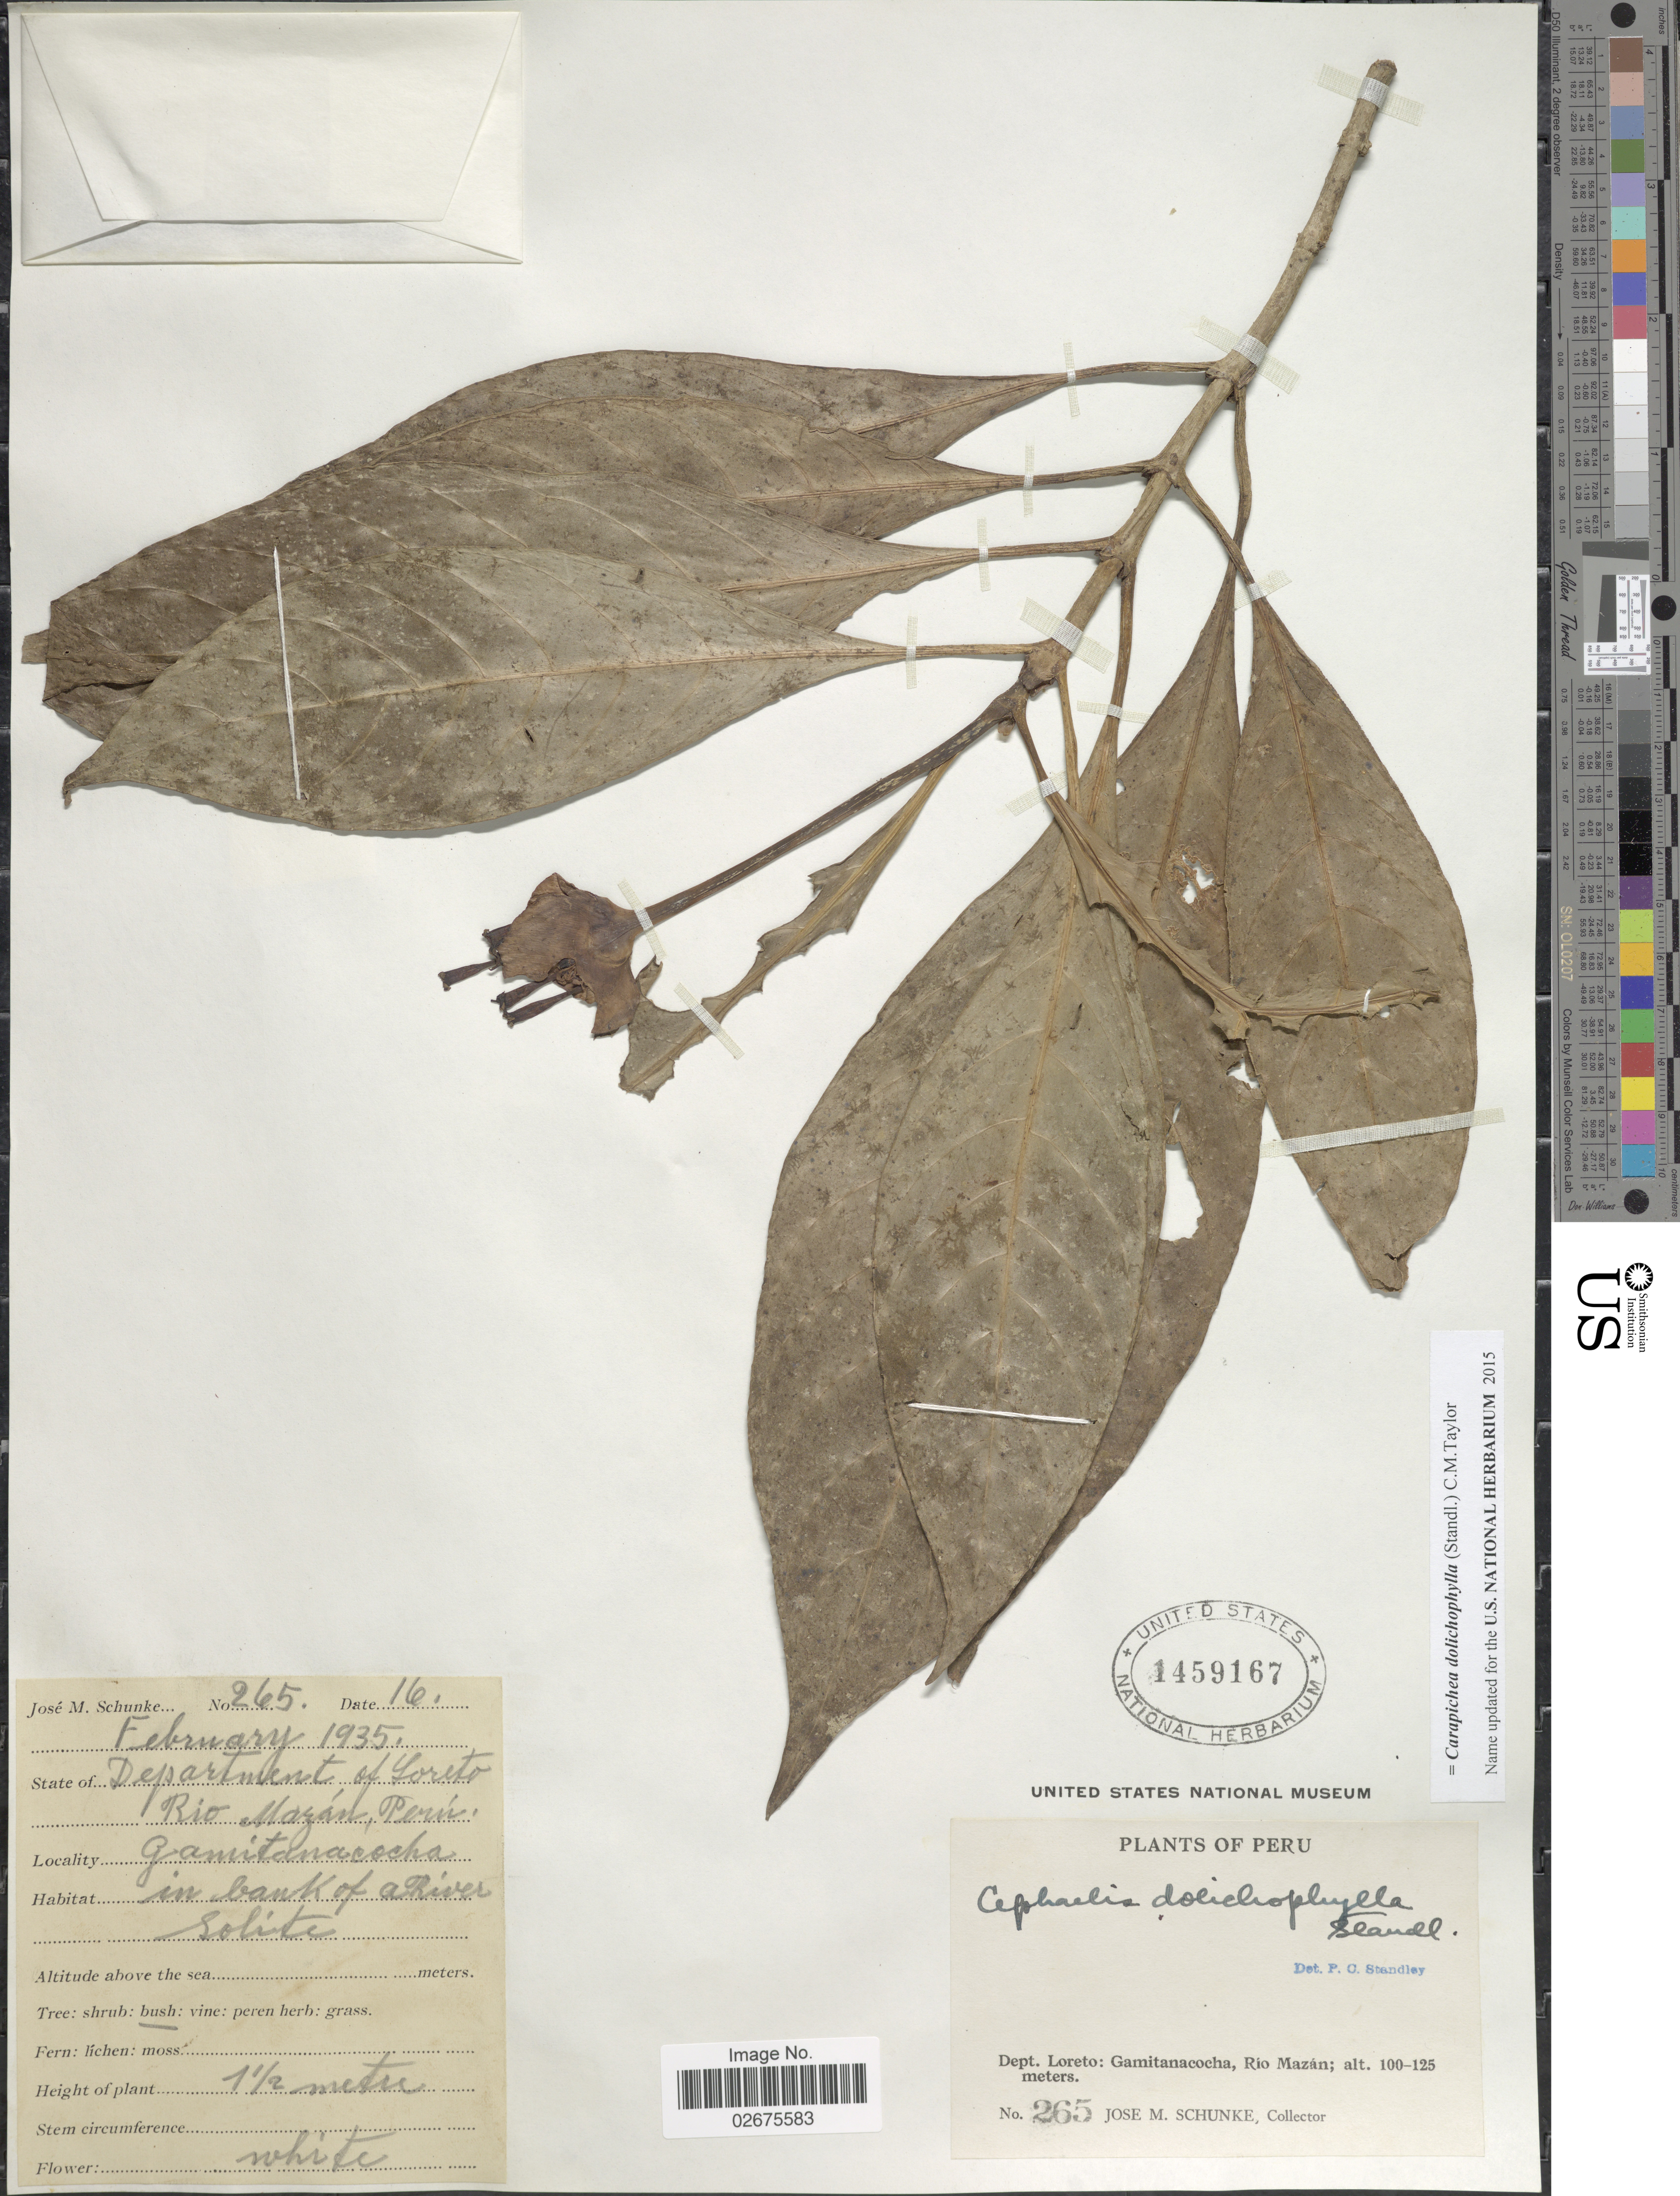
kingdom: Plantae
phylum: Tracheophyta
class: Magnoliopsida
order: Gentianales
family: Rubiaceae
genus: Carapichea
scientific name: Carapichea dolichophylla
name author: (Standl.) C.M. Taylor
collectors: J. M. Schunke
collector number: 265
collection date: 1935-02-16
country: Peru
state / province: Loreto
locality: Rio Mazan, Gamitanacocha, in bank of a River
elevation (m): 100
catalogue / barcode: US 1459167